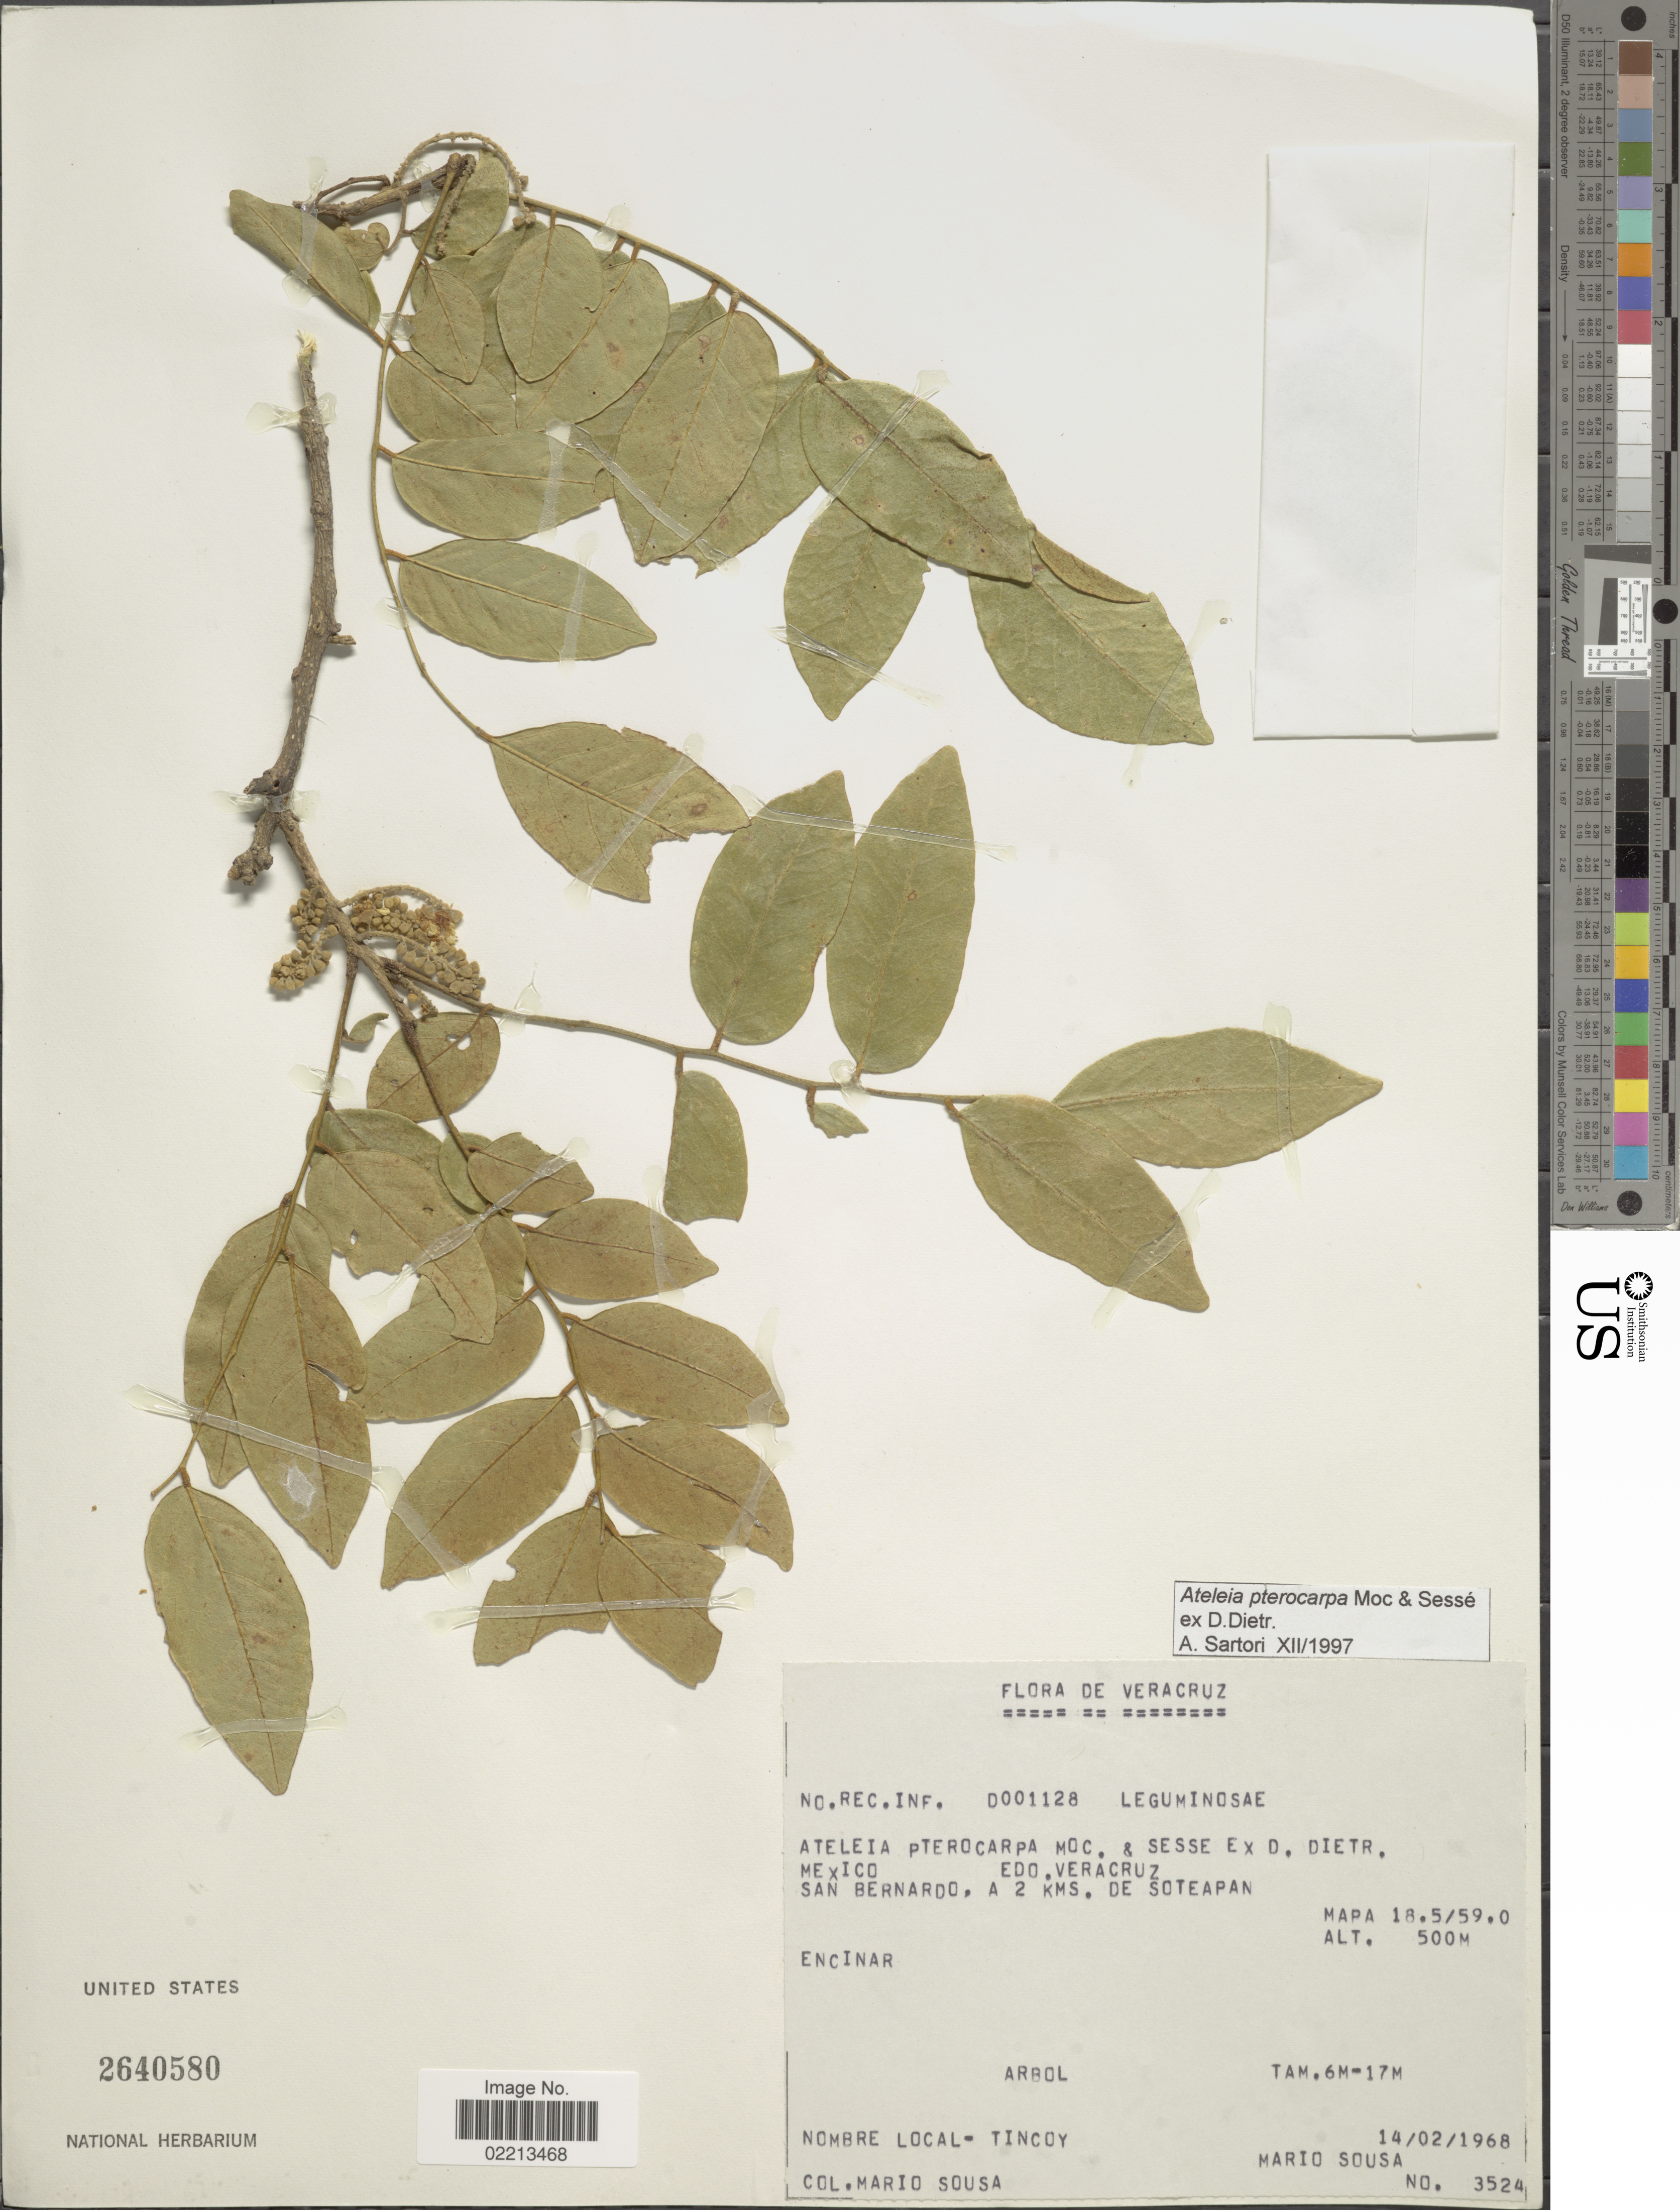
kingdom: Plantae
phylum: Tracheophyta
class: Magnoliopsida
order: Fabales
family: Fabaceae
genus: Ateleia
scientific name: Ateleia pterocarpa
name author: Moc. & Sessé ex D. Dietr.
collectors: M. Sousa S.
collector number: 3524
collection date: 1968-02-14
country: Mexico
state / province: Veracruz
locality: San Bernardo, a 2 kms. de Soteapan. Mapa 18.5/59.0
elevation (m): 500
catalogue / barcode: US 2640580